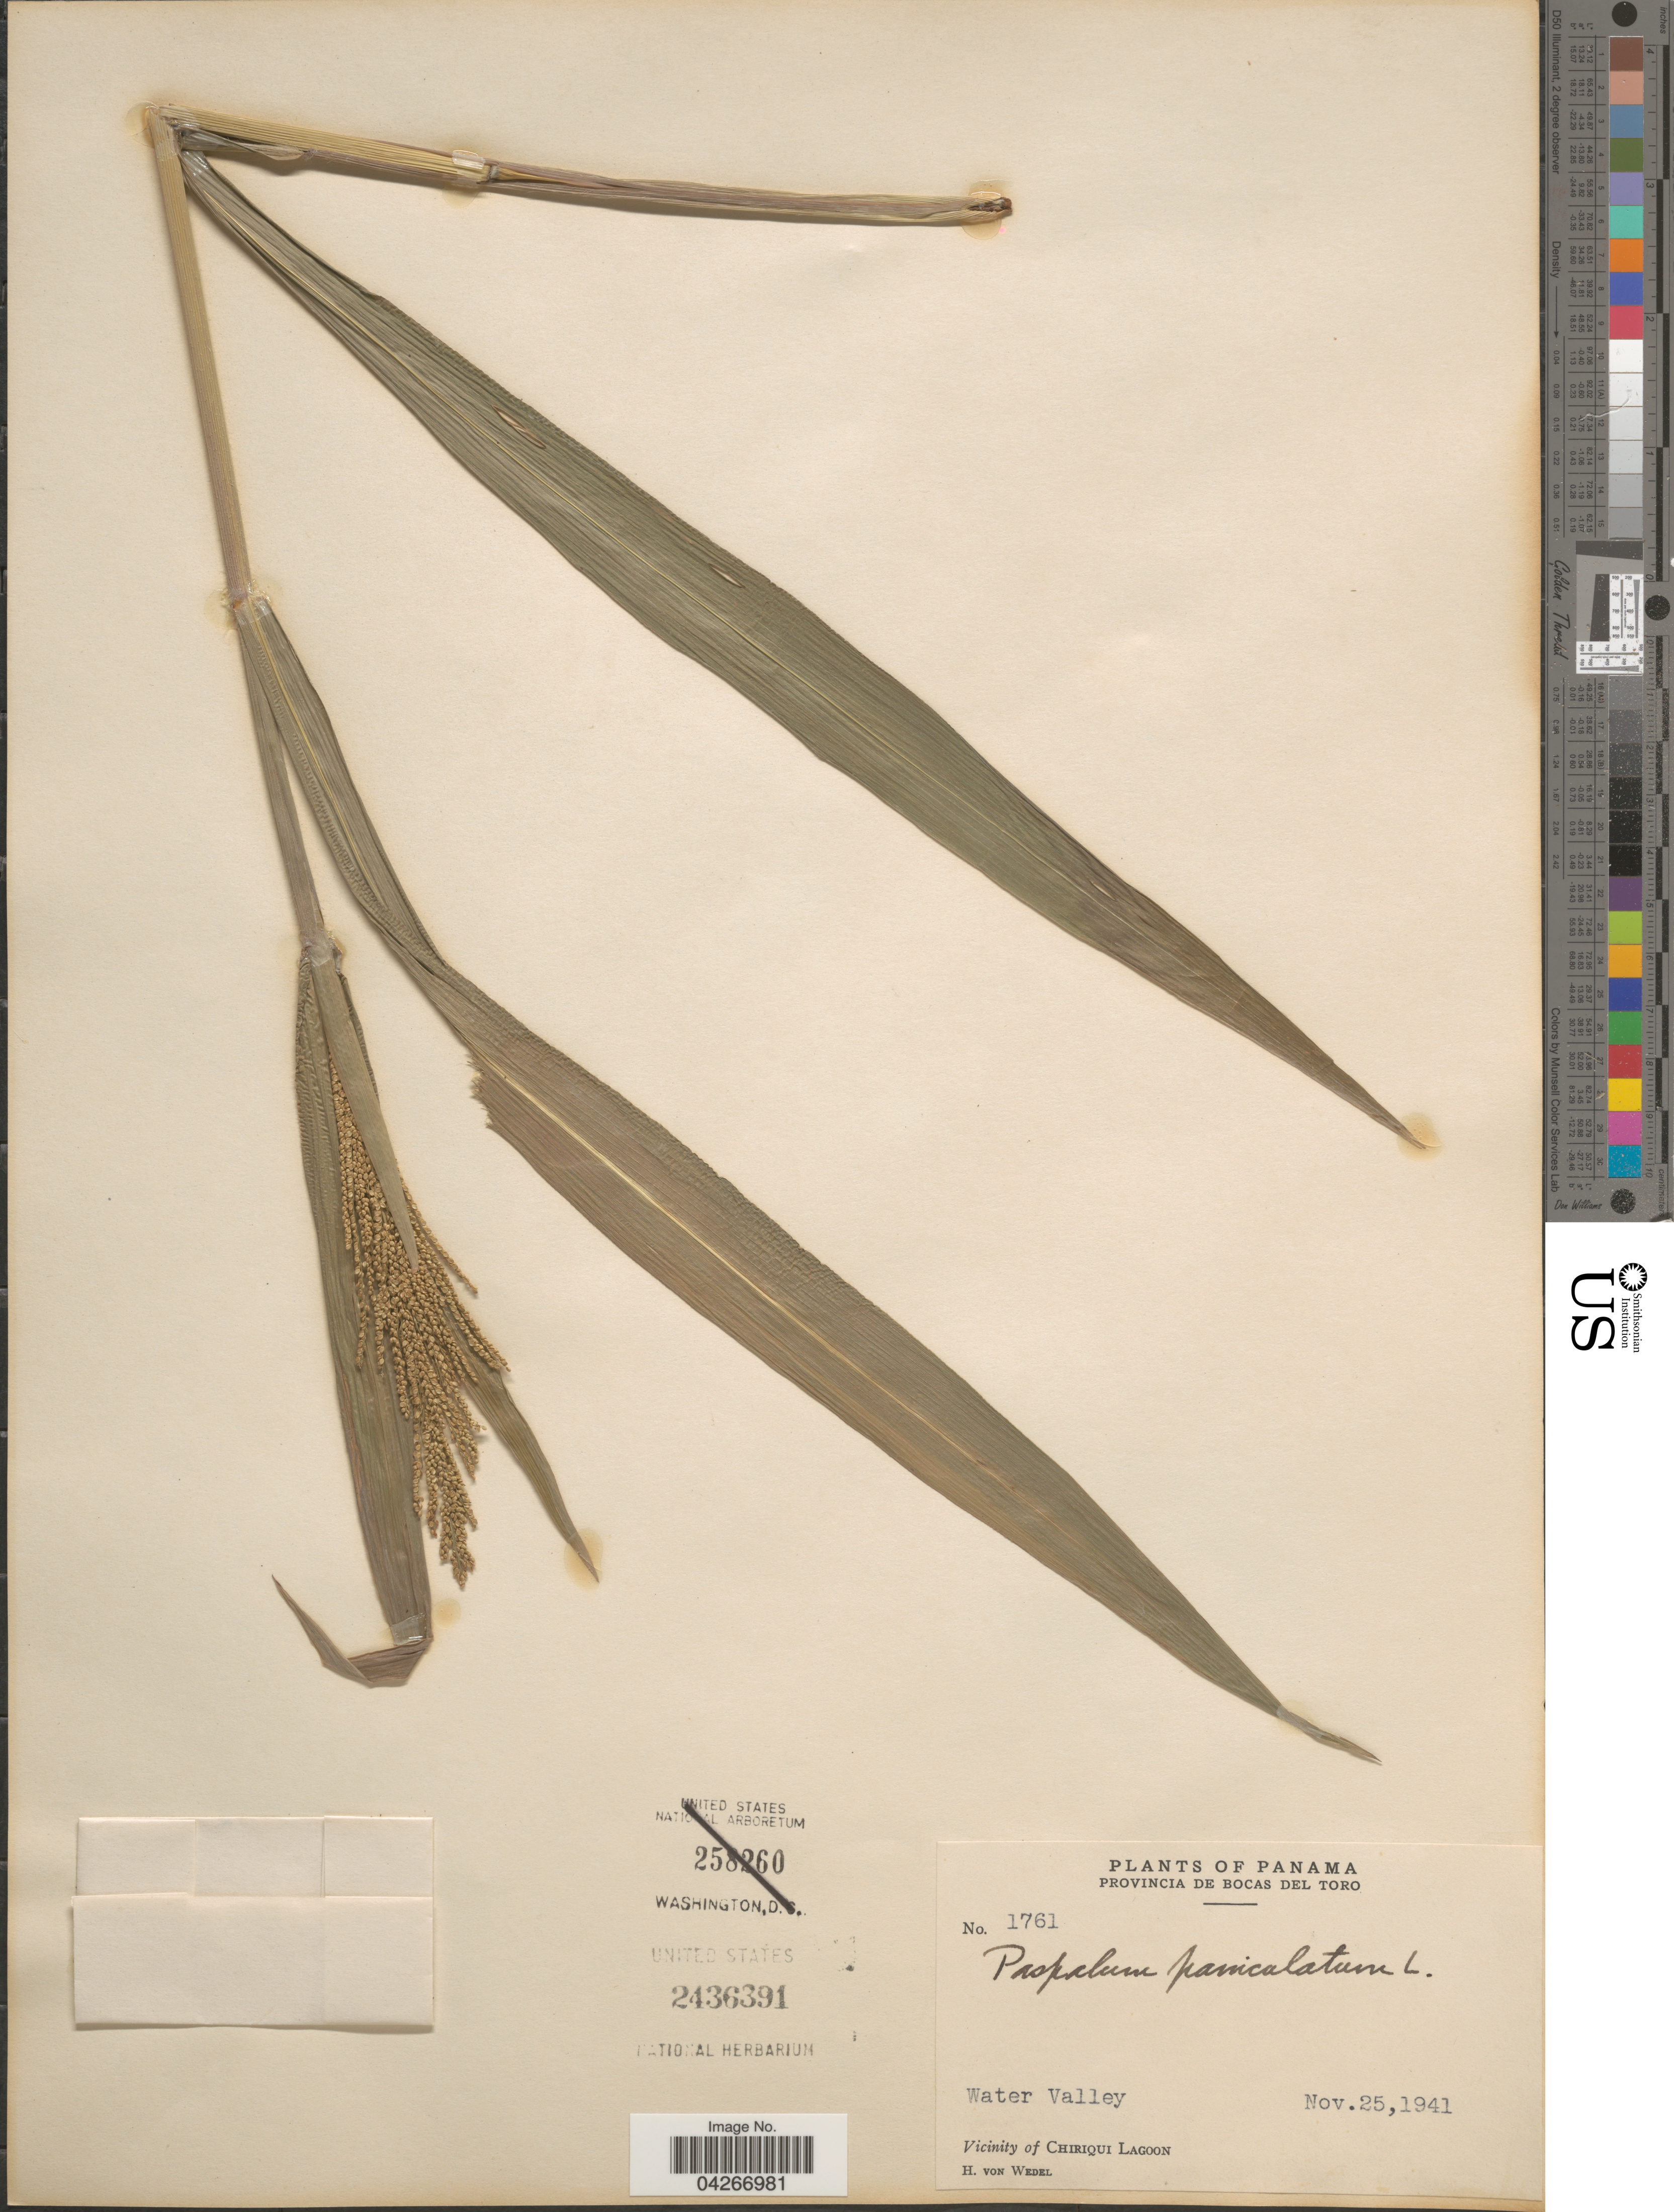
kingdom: Plantae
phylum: Tracheophyta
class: Liliopsida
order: Poales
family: Poaceae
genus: Paspalum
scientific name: Paspalum paniculatum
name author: L.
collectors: H. von Wedel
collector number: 1761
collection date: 1941-11-25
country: Panama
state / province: Bocas del Toro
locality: Water valley. Vicinity of Chiriqui Lagoon.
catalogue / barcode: US 2436391